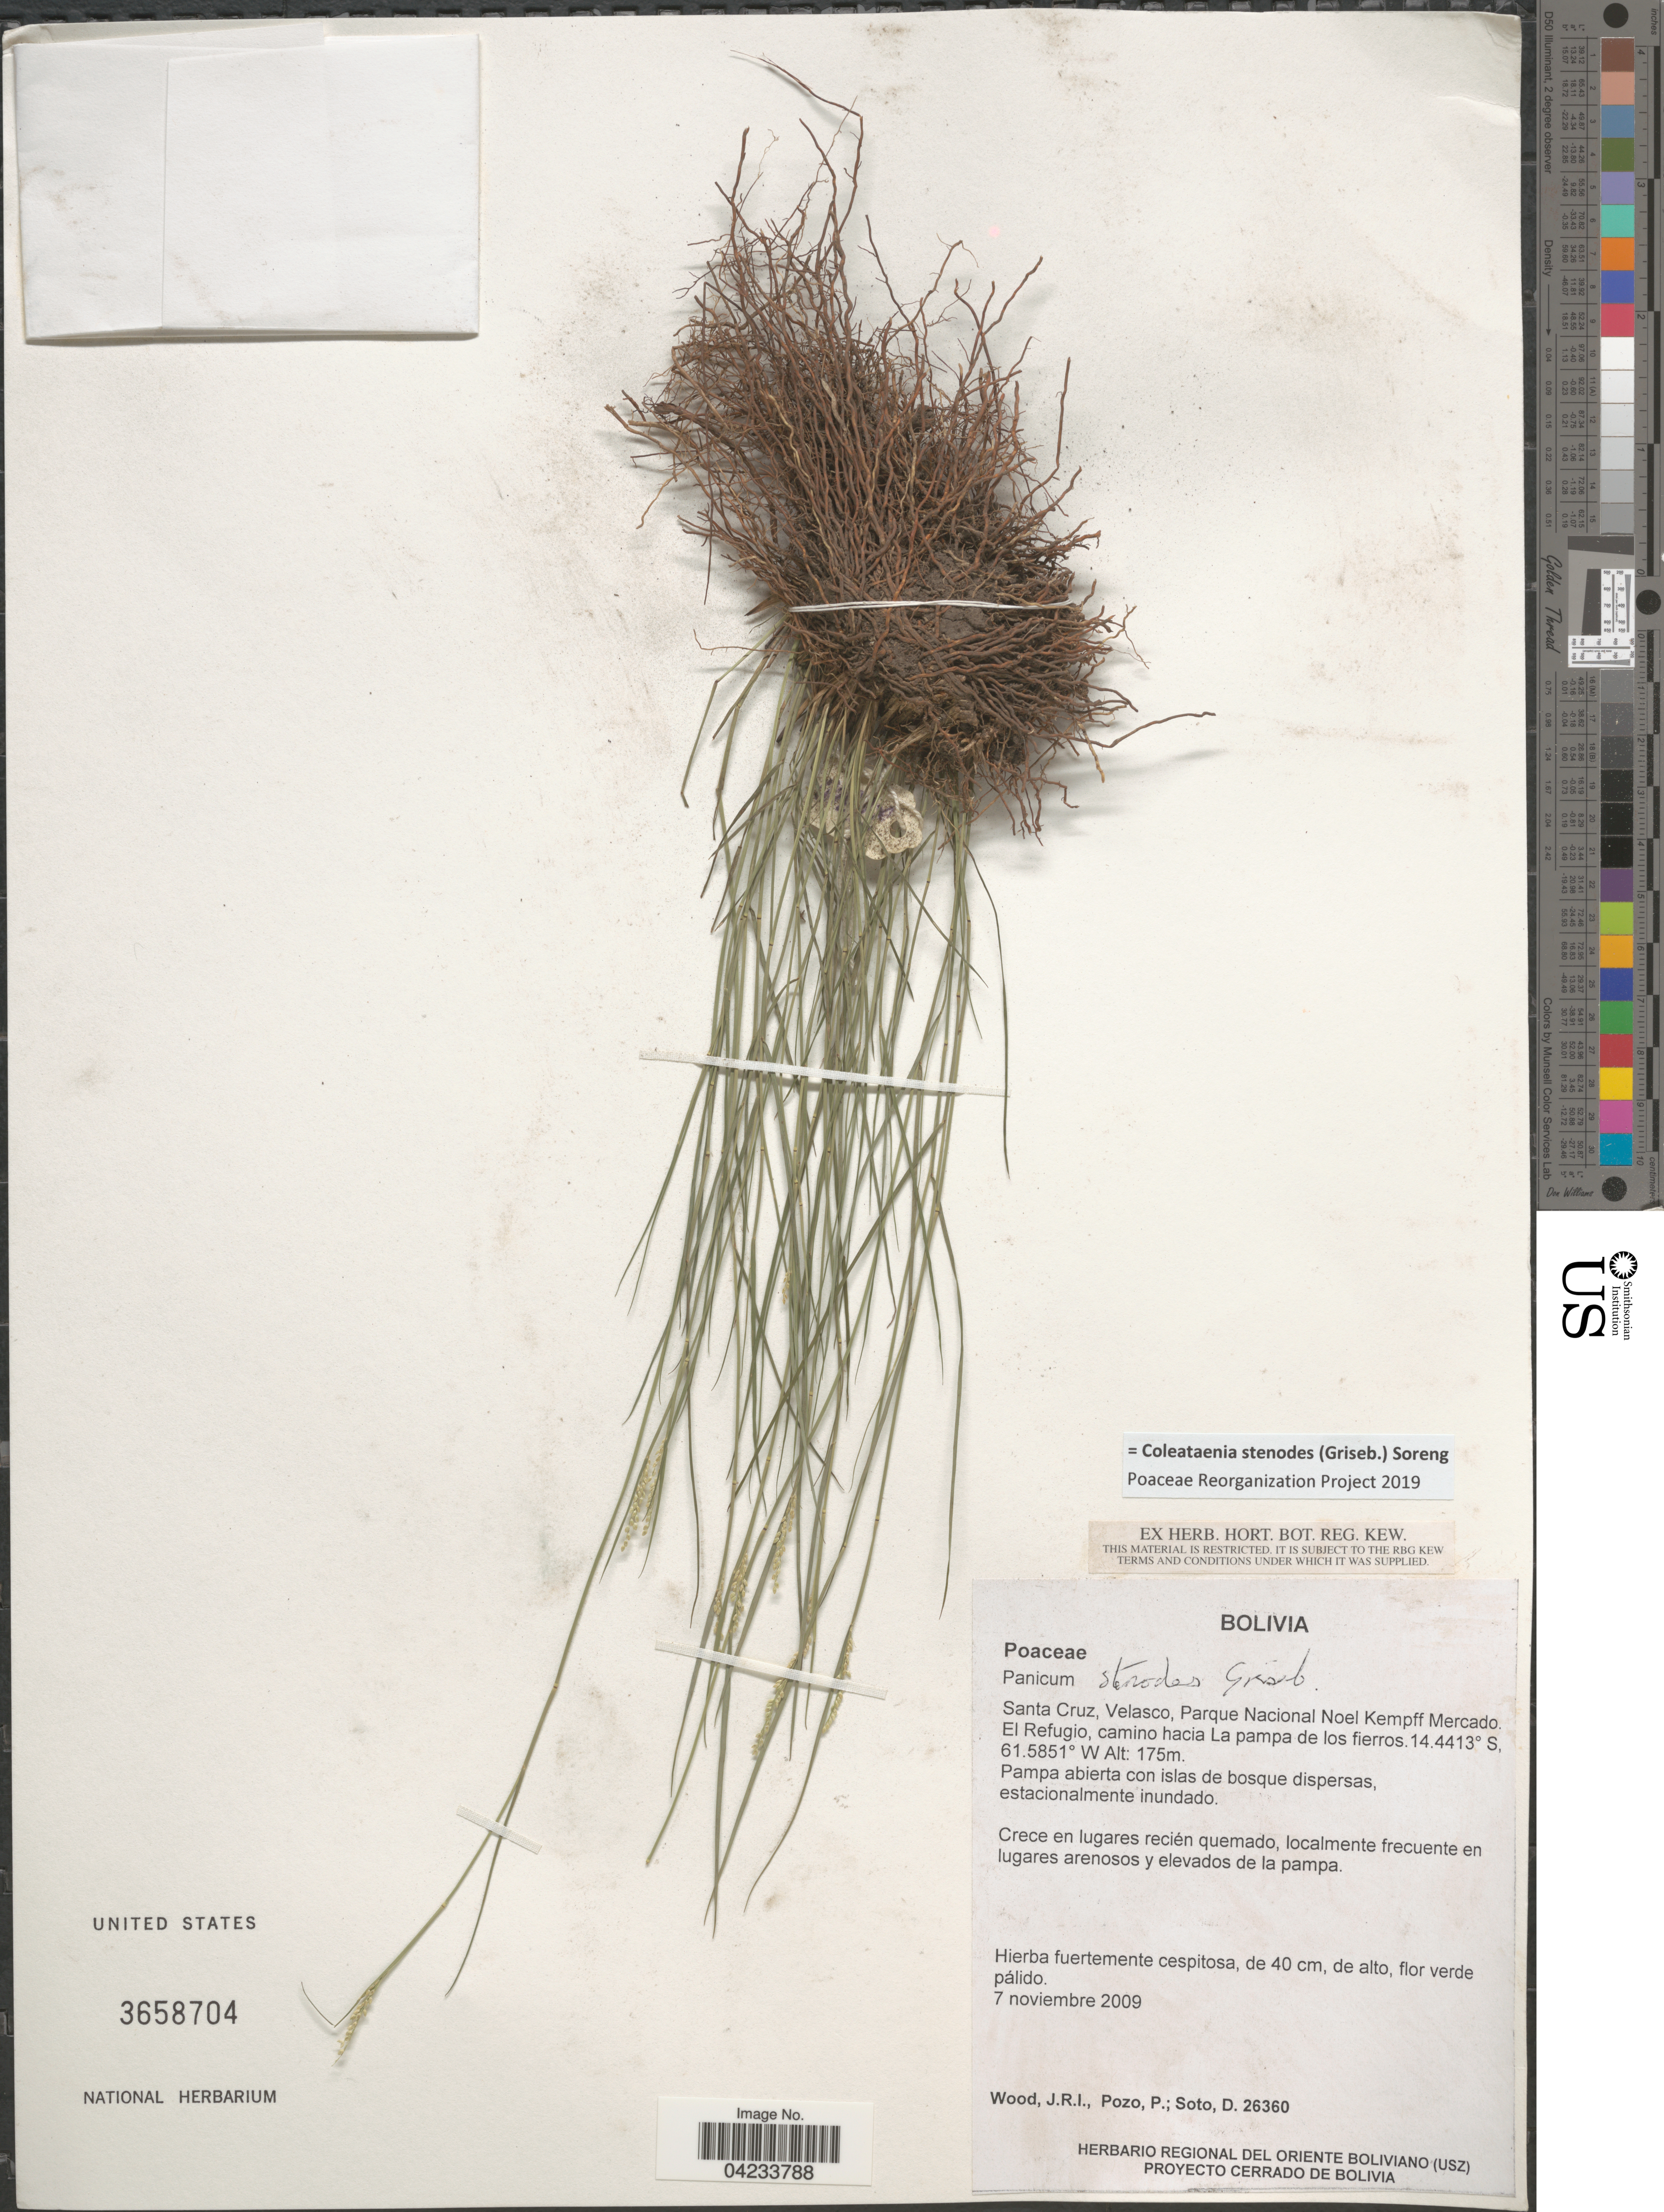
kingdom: Plantae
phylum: Tracheophyta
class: Liliopsida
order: Poales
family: Poaceae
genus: Coleataenia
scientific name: Coleataenia stenodes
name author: (Griseb.) Soreng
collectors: J. R. I. Wood, P. Pozo & D. Soto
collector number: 26360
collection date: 2009-11-07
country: Bolivia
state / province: Santa Cruz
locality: Santa Cruz, Velasco, Parque Nacional Noel Kempff Mercado. El Refugio, camino hacia La pampa de los fierros.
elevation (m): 175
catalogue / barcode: US 3658704